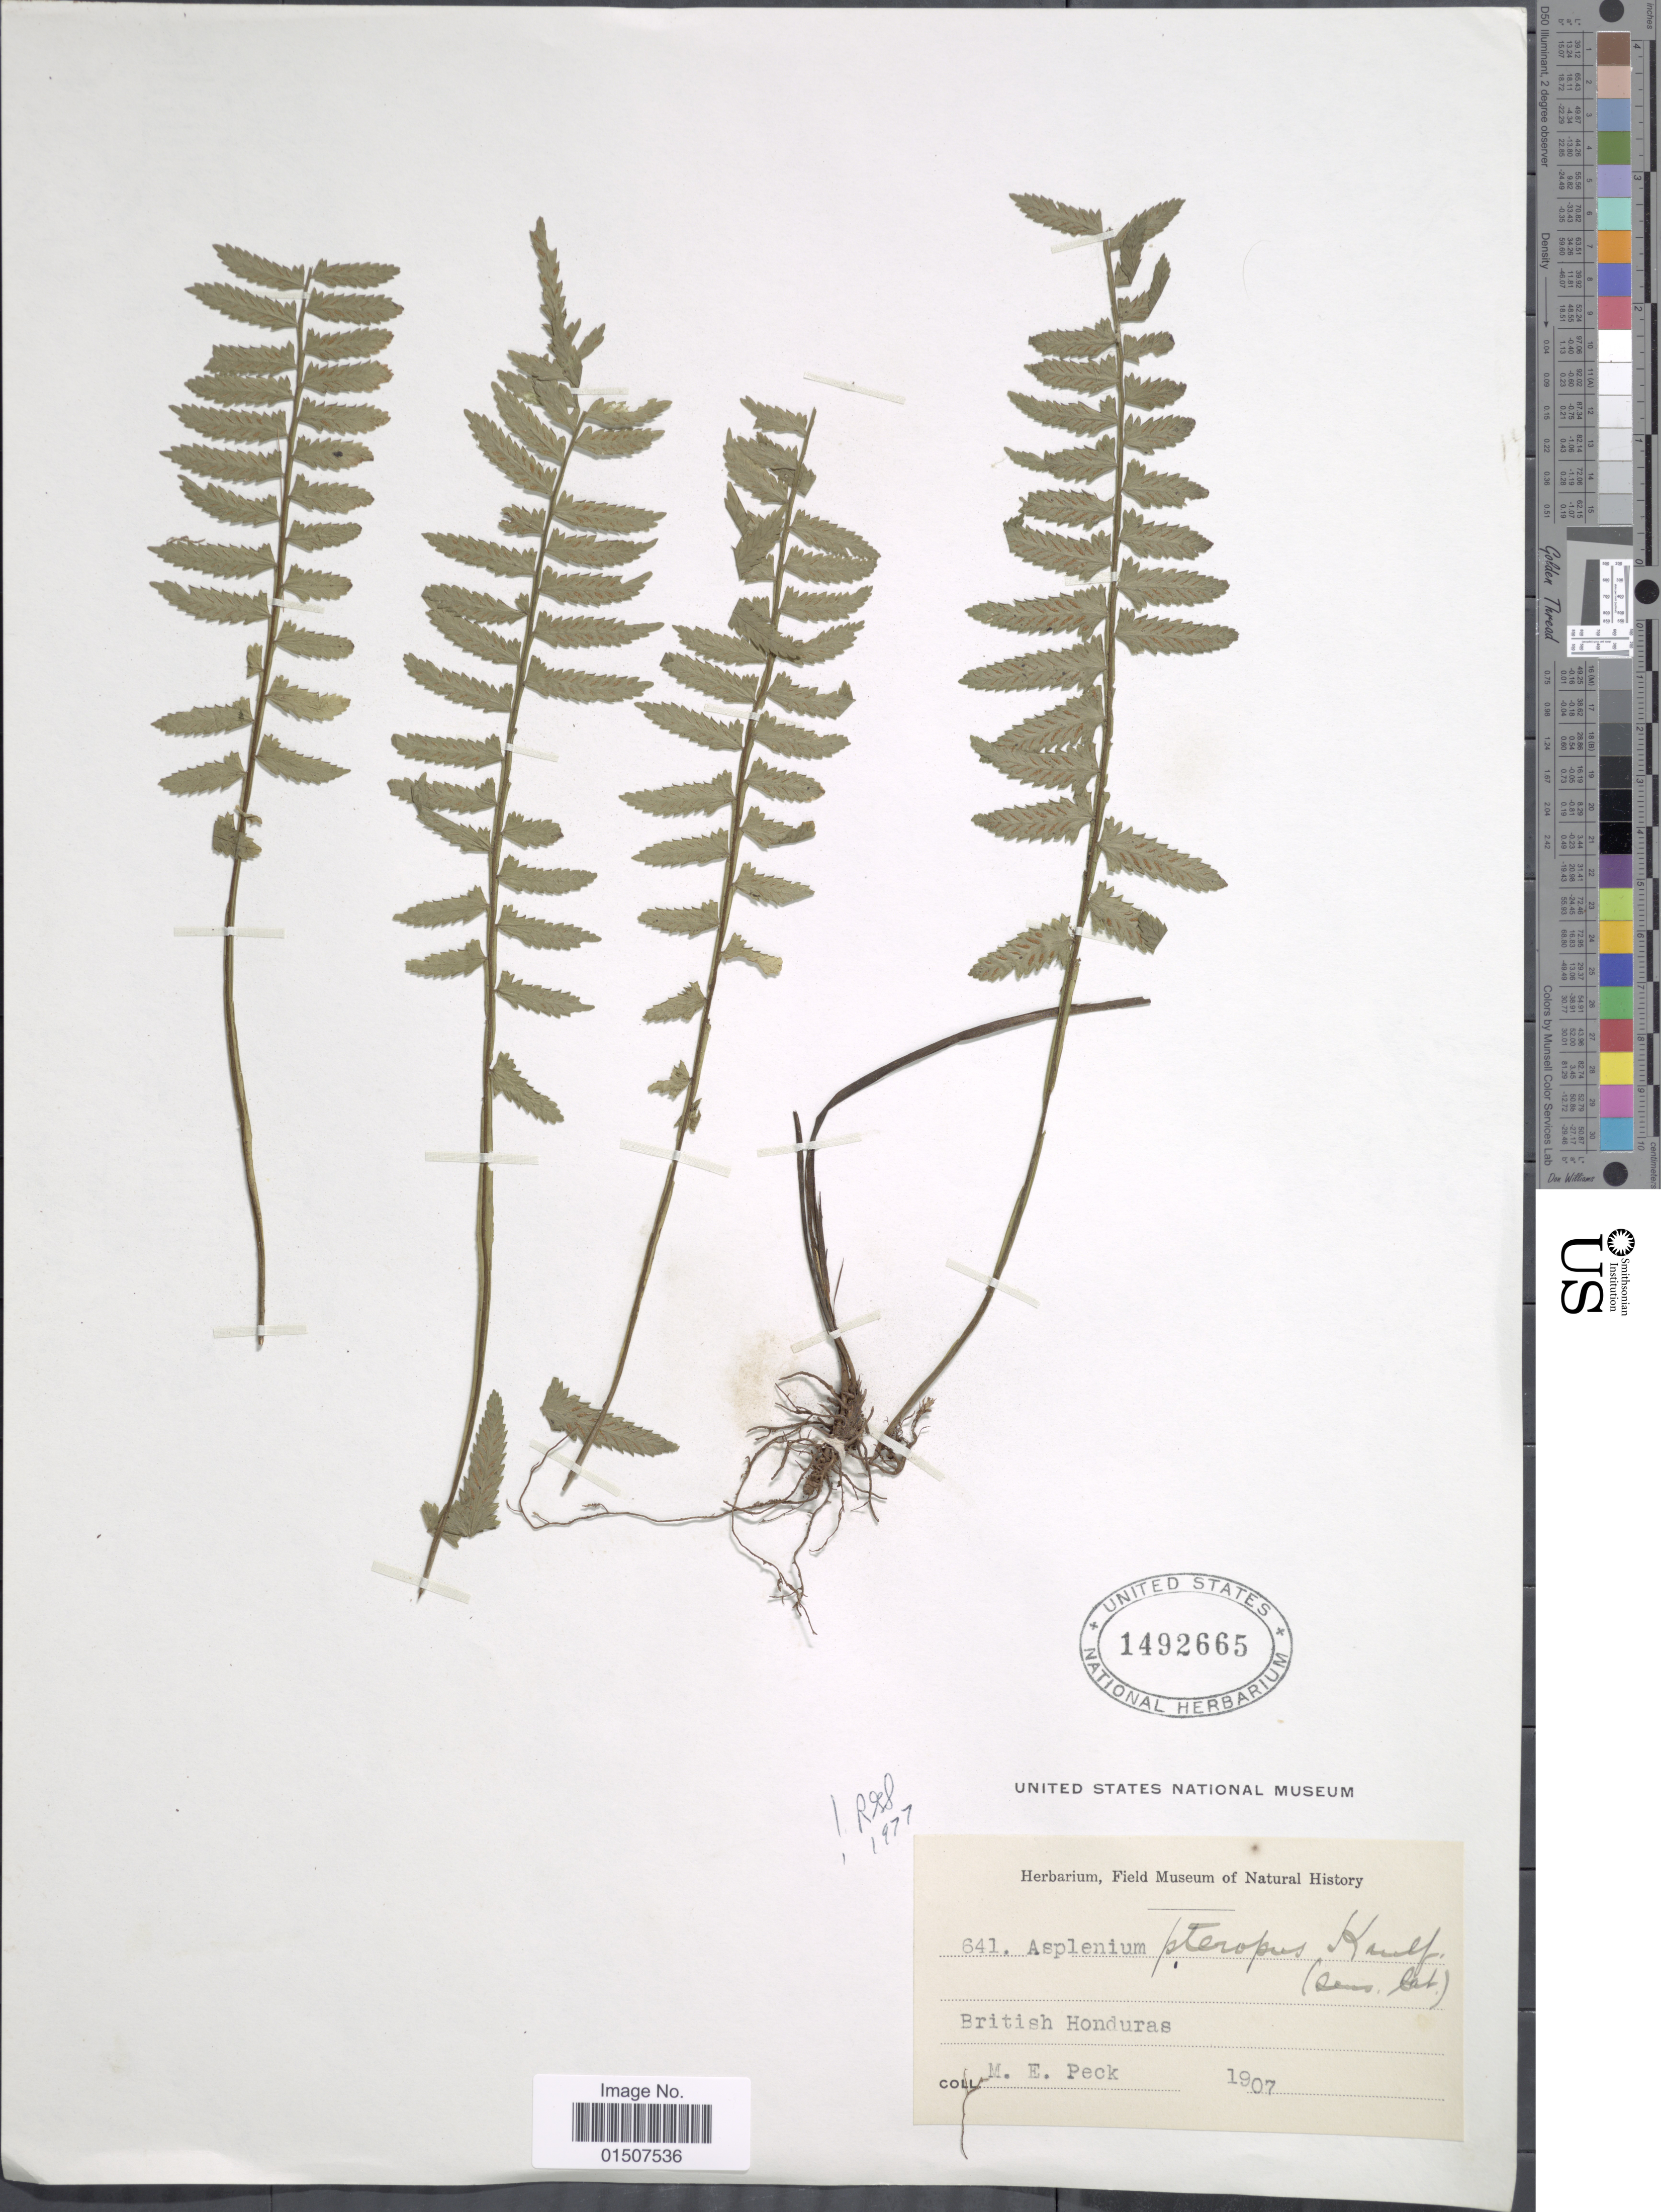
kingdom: Plantae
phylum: Tracheophyta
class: Polypodiopsida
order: Polypodiales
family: Aspleniaceae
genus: Asplenium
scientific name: Asplenium pteropus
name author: Kaulf.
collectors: M. E. Peck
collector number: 641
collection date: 1907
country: Belize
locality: British Honduras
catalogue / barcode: US 1492665